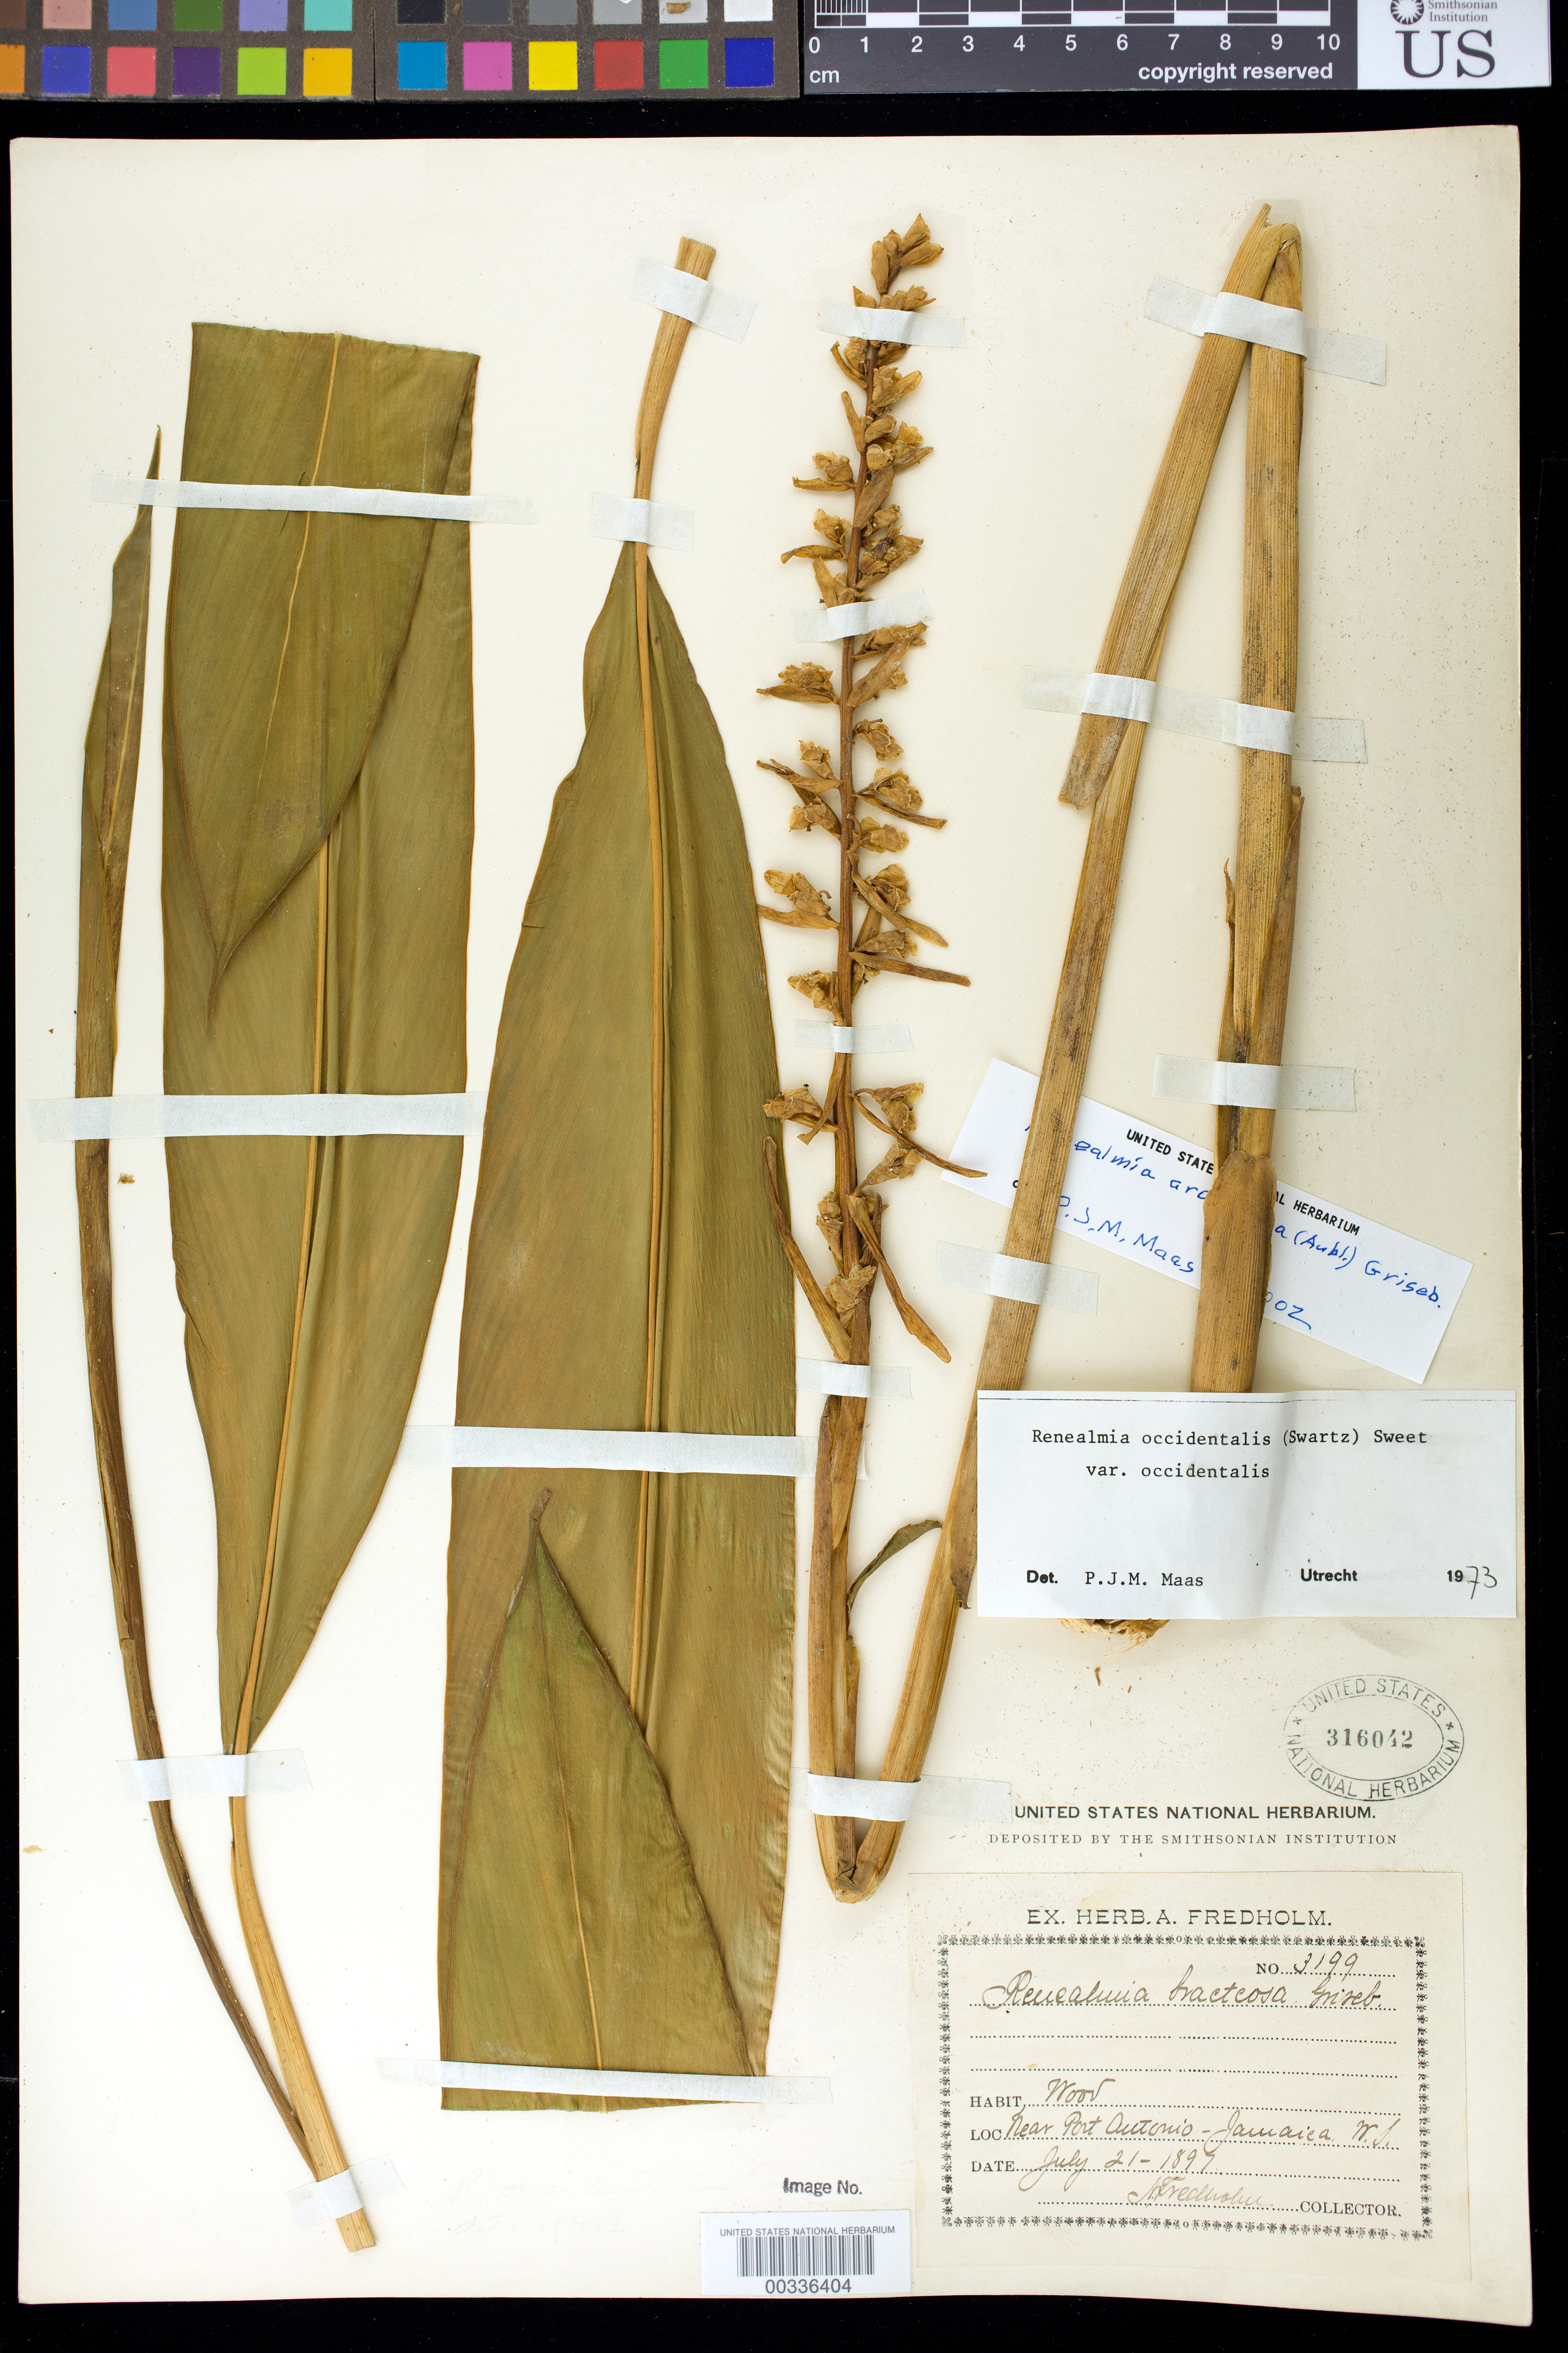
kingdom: Plantae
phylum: Tracheophyta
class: Liliopsida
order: Zingiberales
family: Zingiberaceae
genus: Renealmia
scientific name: Renealmia aromatica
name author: (Aubl.) Griseb.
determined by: Maas, Paul J. M.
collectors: A. J. Fredholm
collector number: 3199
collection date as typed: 21 Jul 1897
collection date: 1897-07-21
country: Jamaica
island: Greater Antilles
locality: Near port antonio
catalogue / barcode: US 316042